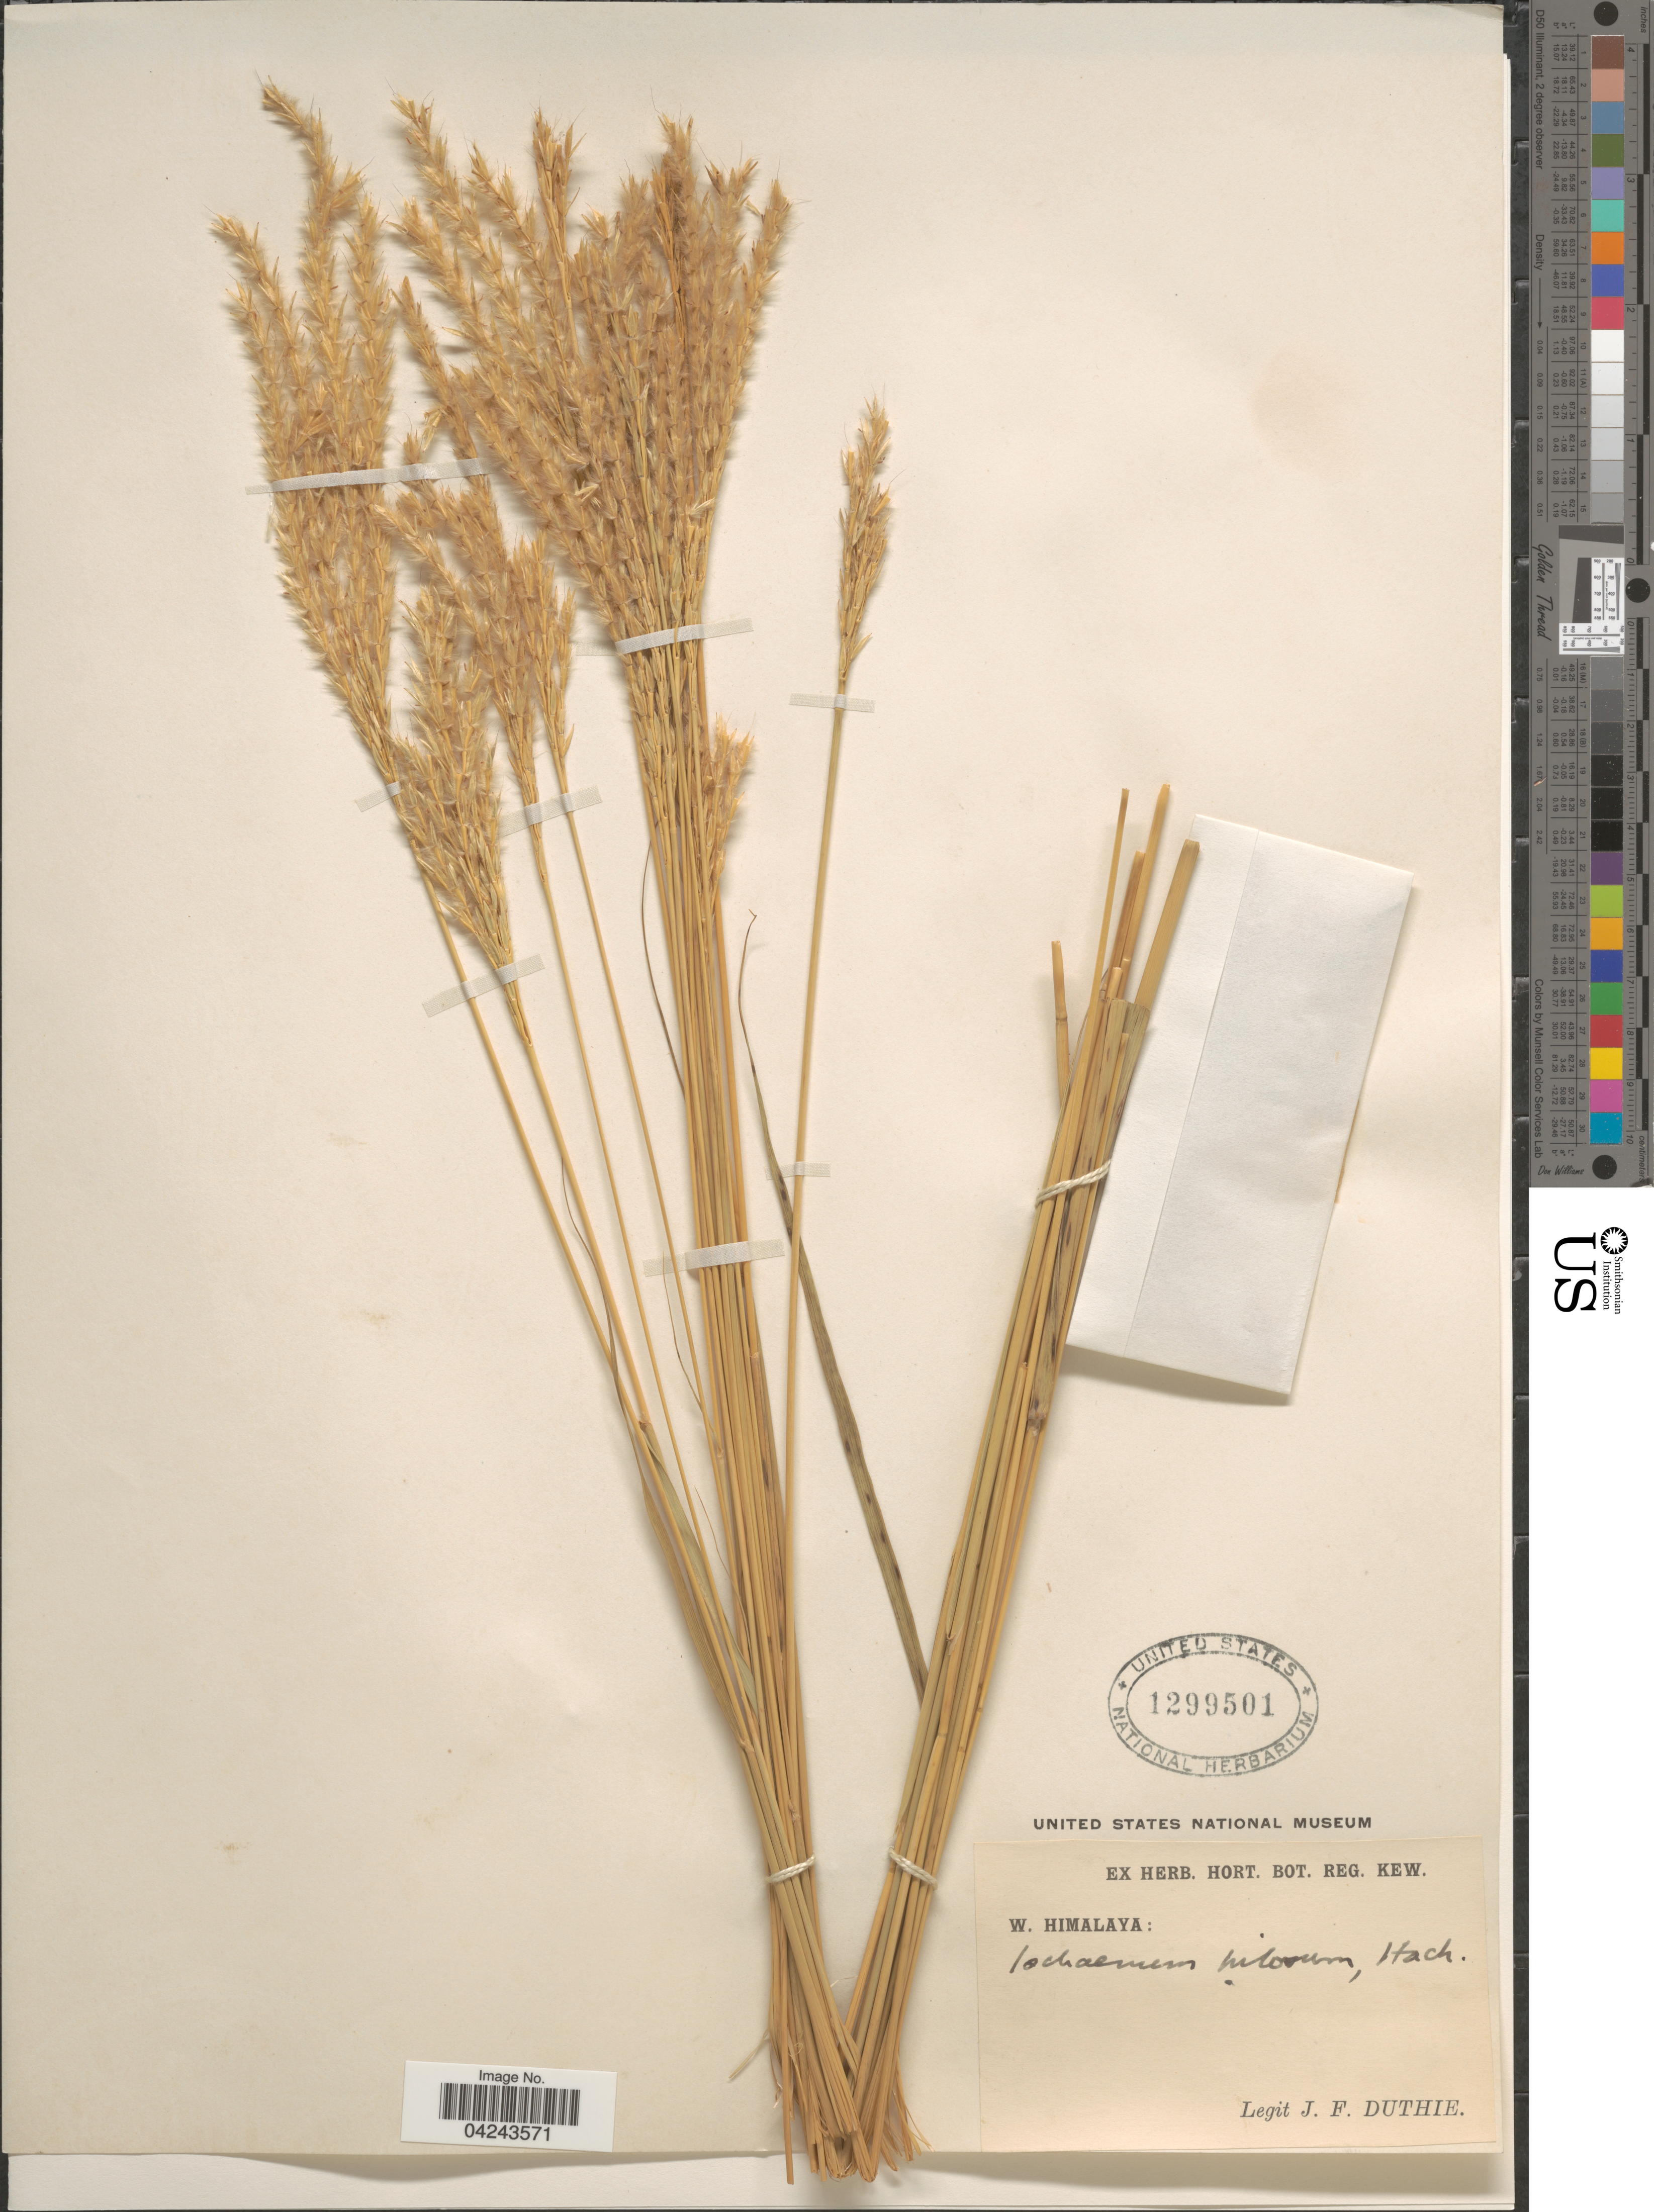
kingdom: Plantae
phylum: Tracheophyta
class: Liliopsida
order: Poales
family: Poaceae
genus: Ischaemum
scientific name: Ischaemum polystachyum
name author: J. Presl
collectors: J. F. Duthie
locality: W. Himalaya.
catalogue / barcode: US 1299501